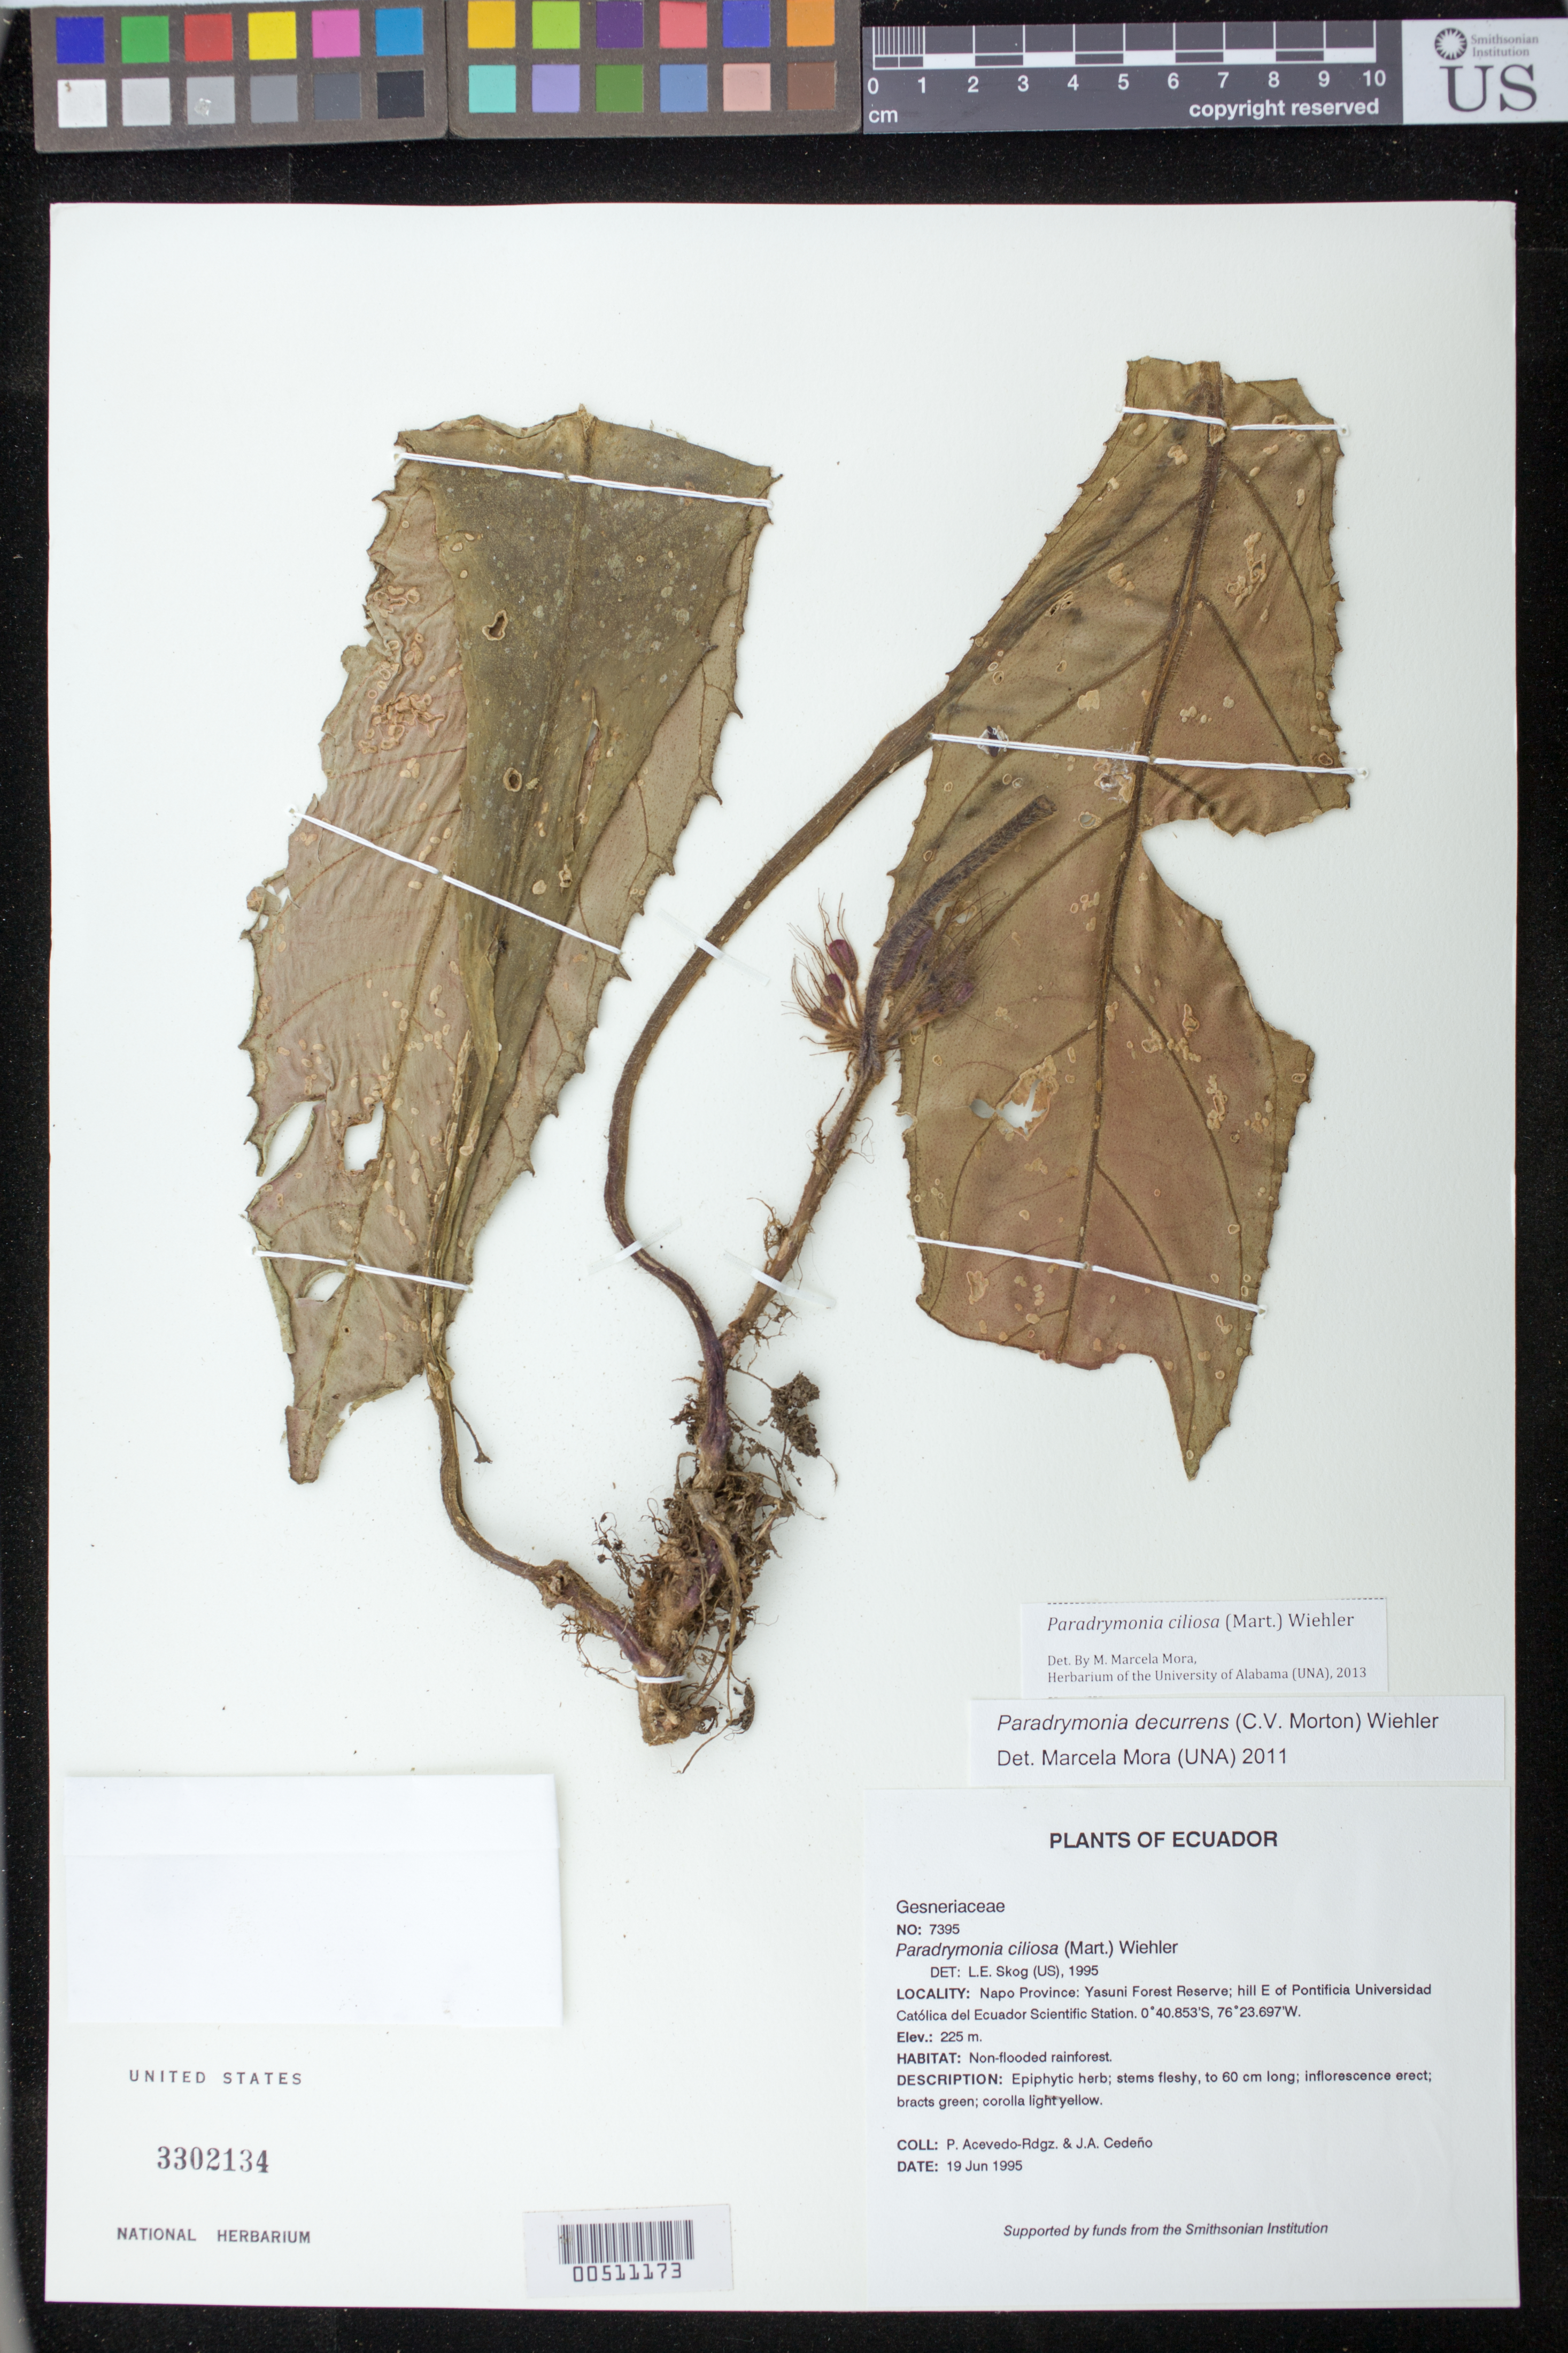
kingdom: Plantae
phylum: Tracheophyta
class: Magnoliopsida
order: Lamiales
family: Gesneriaceae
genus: Paradrymonia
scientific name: Paradrymonia ciliosa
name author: (Mart.) Wiehler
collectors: P. Acevedo-Rodr. & J. A. Cedeño M.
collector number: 7395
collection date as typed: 19 Jun 1995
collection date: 1995-06-19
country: Ecuador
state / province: Napo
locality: Yasuni Forest Reserve, E of Pontificia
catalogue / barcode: US 3302134